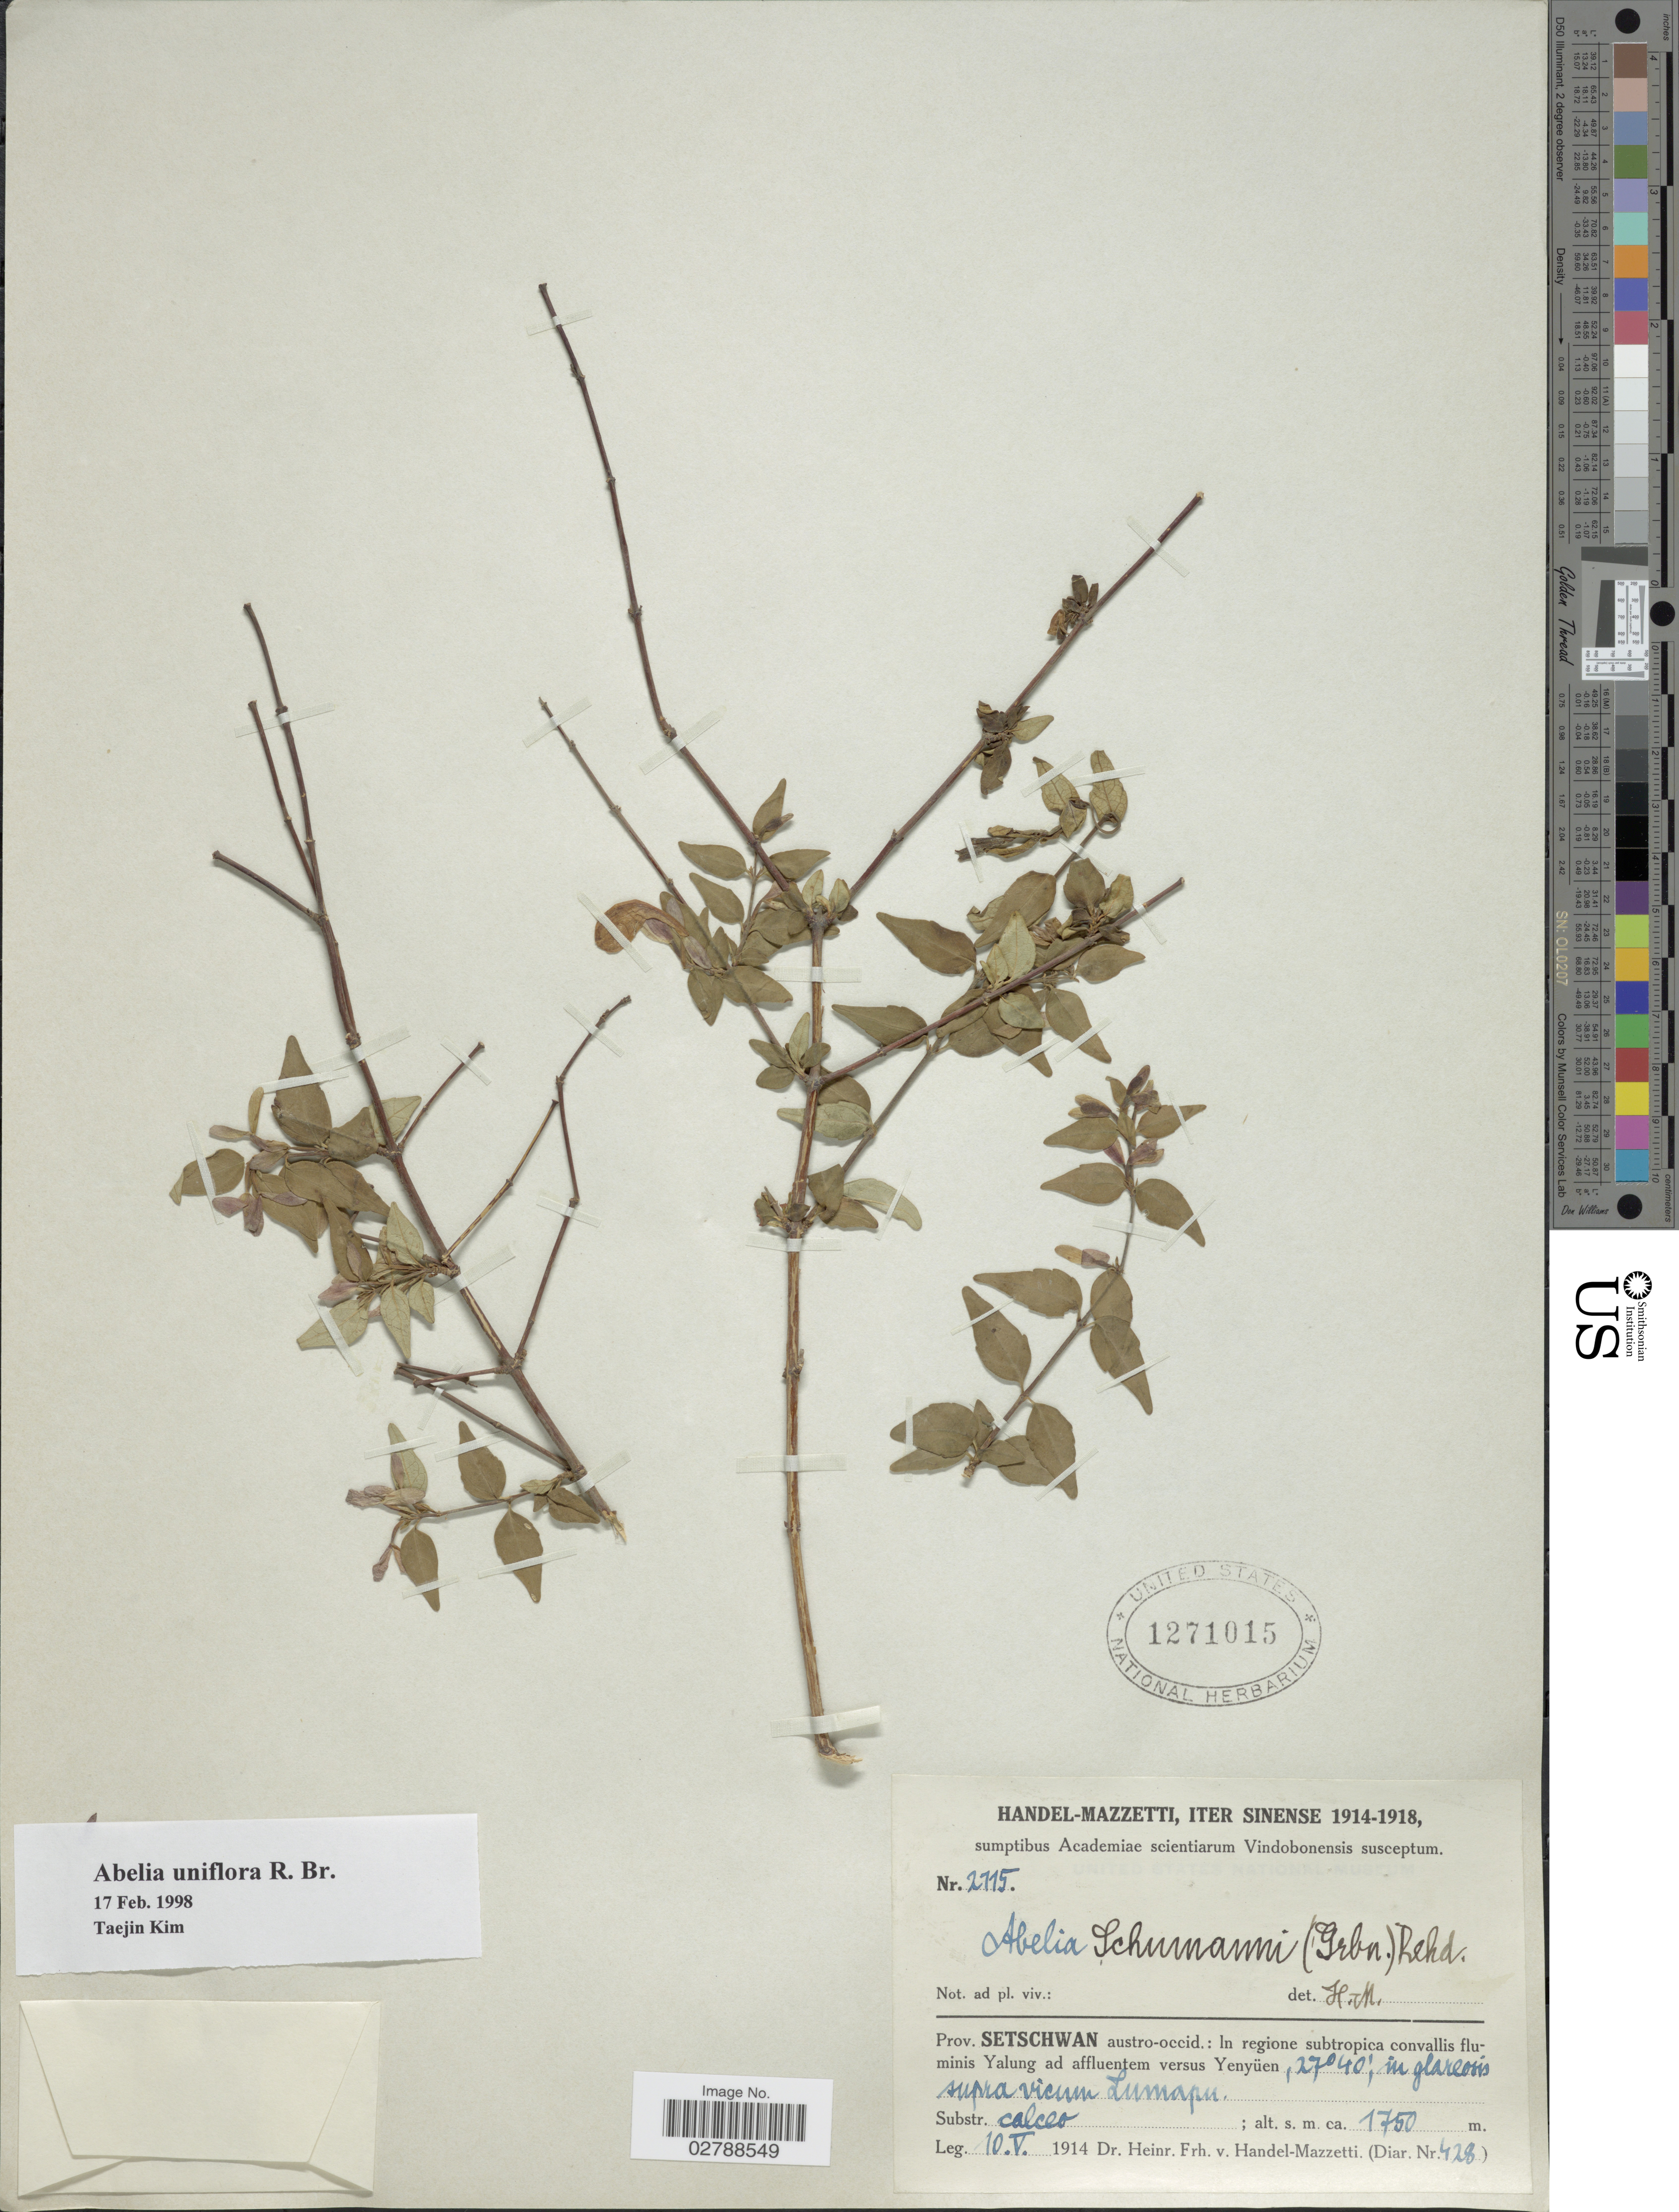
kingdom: Plantae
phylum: Tracheophyta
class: Magnoliopsida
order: Dipsacales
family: Caprifoliaceae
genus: Abelia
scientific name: Abelia uniflora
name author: R. Br.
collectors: H. Handel-Mazzetti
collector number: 2115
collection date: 1914-05-10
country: China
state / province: Sichuan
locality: Iter Sinense. Prov. Setschwan austro-occid.: In regione subtropica convallis fluminis Yalung ad affluentem versus Yenyüen, in glareosis supra vicum Lumapu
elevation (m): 1750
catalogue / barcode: US 1271015